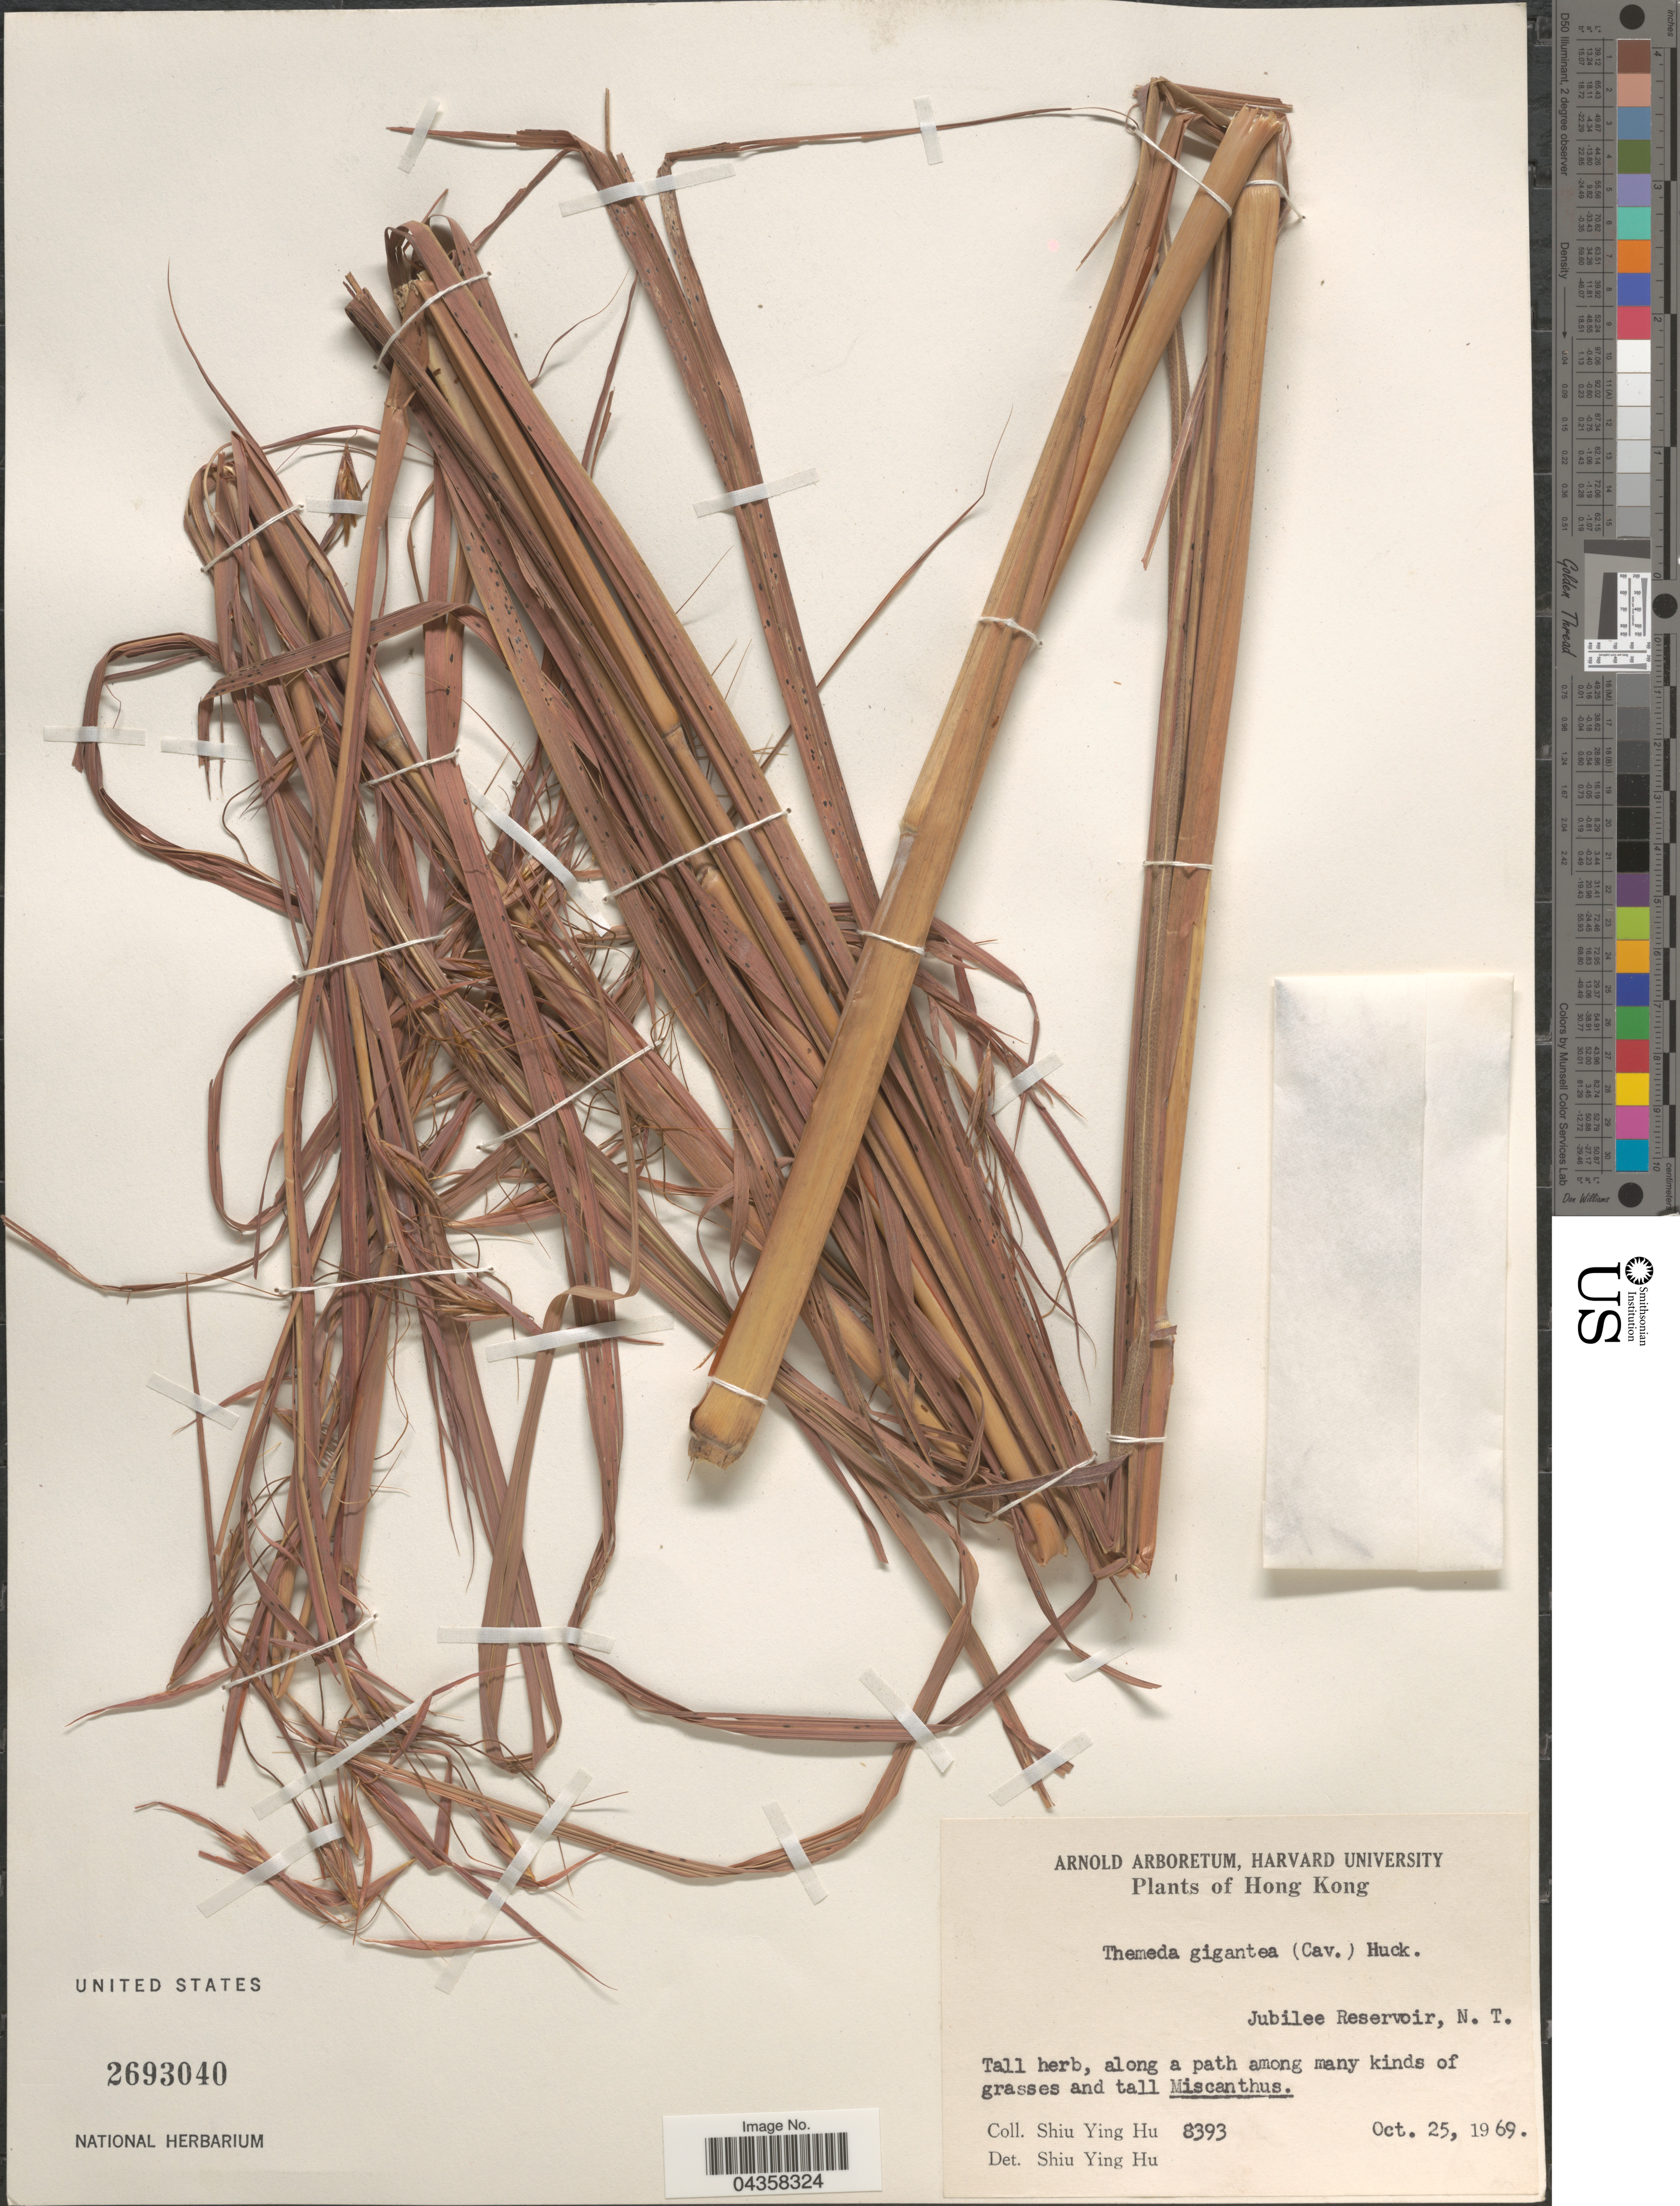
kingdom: Plantae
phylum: Tracheophyta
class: Liliopsida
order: Poales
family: Poaceae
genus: Themeda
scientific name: Themeda triandra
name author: Forssk.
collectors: S. Y. Hu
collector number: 8393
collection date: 1969-10-25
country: China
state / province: Hong Kong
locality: Jubilee Reservoir, N. T.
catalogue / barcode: US 2693040